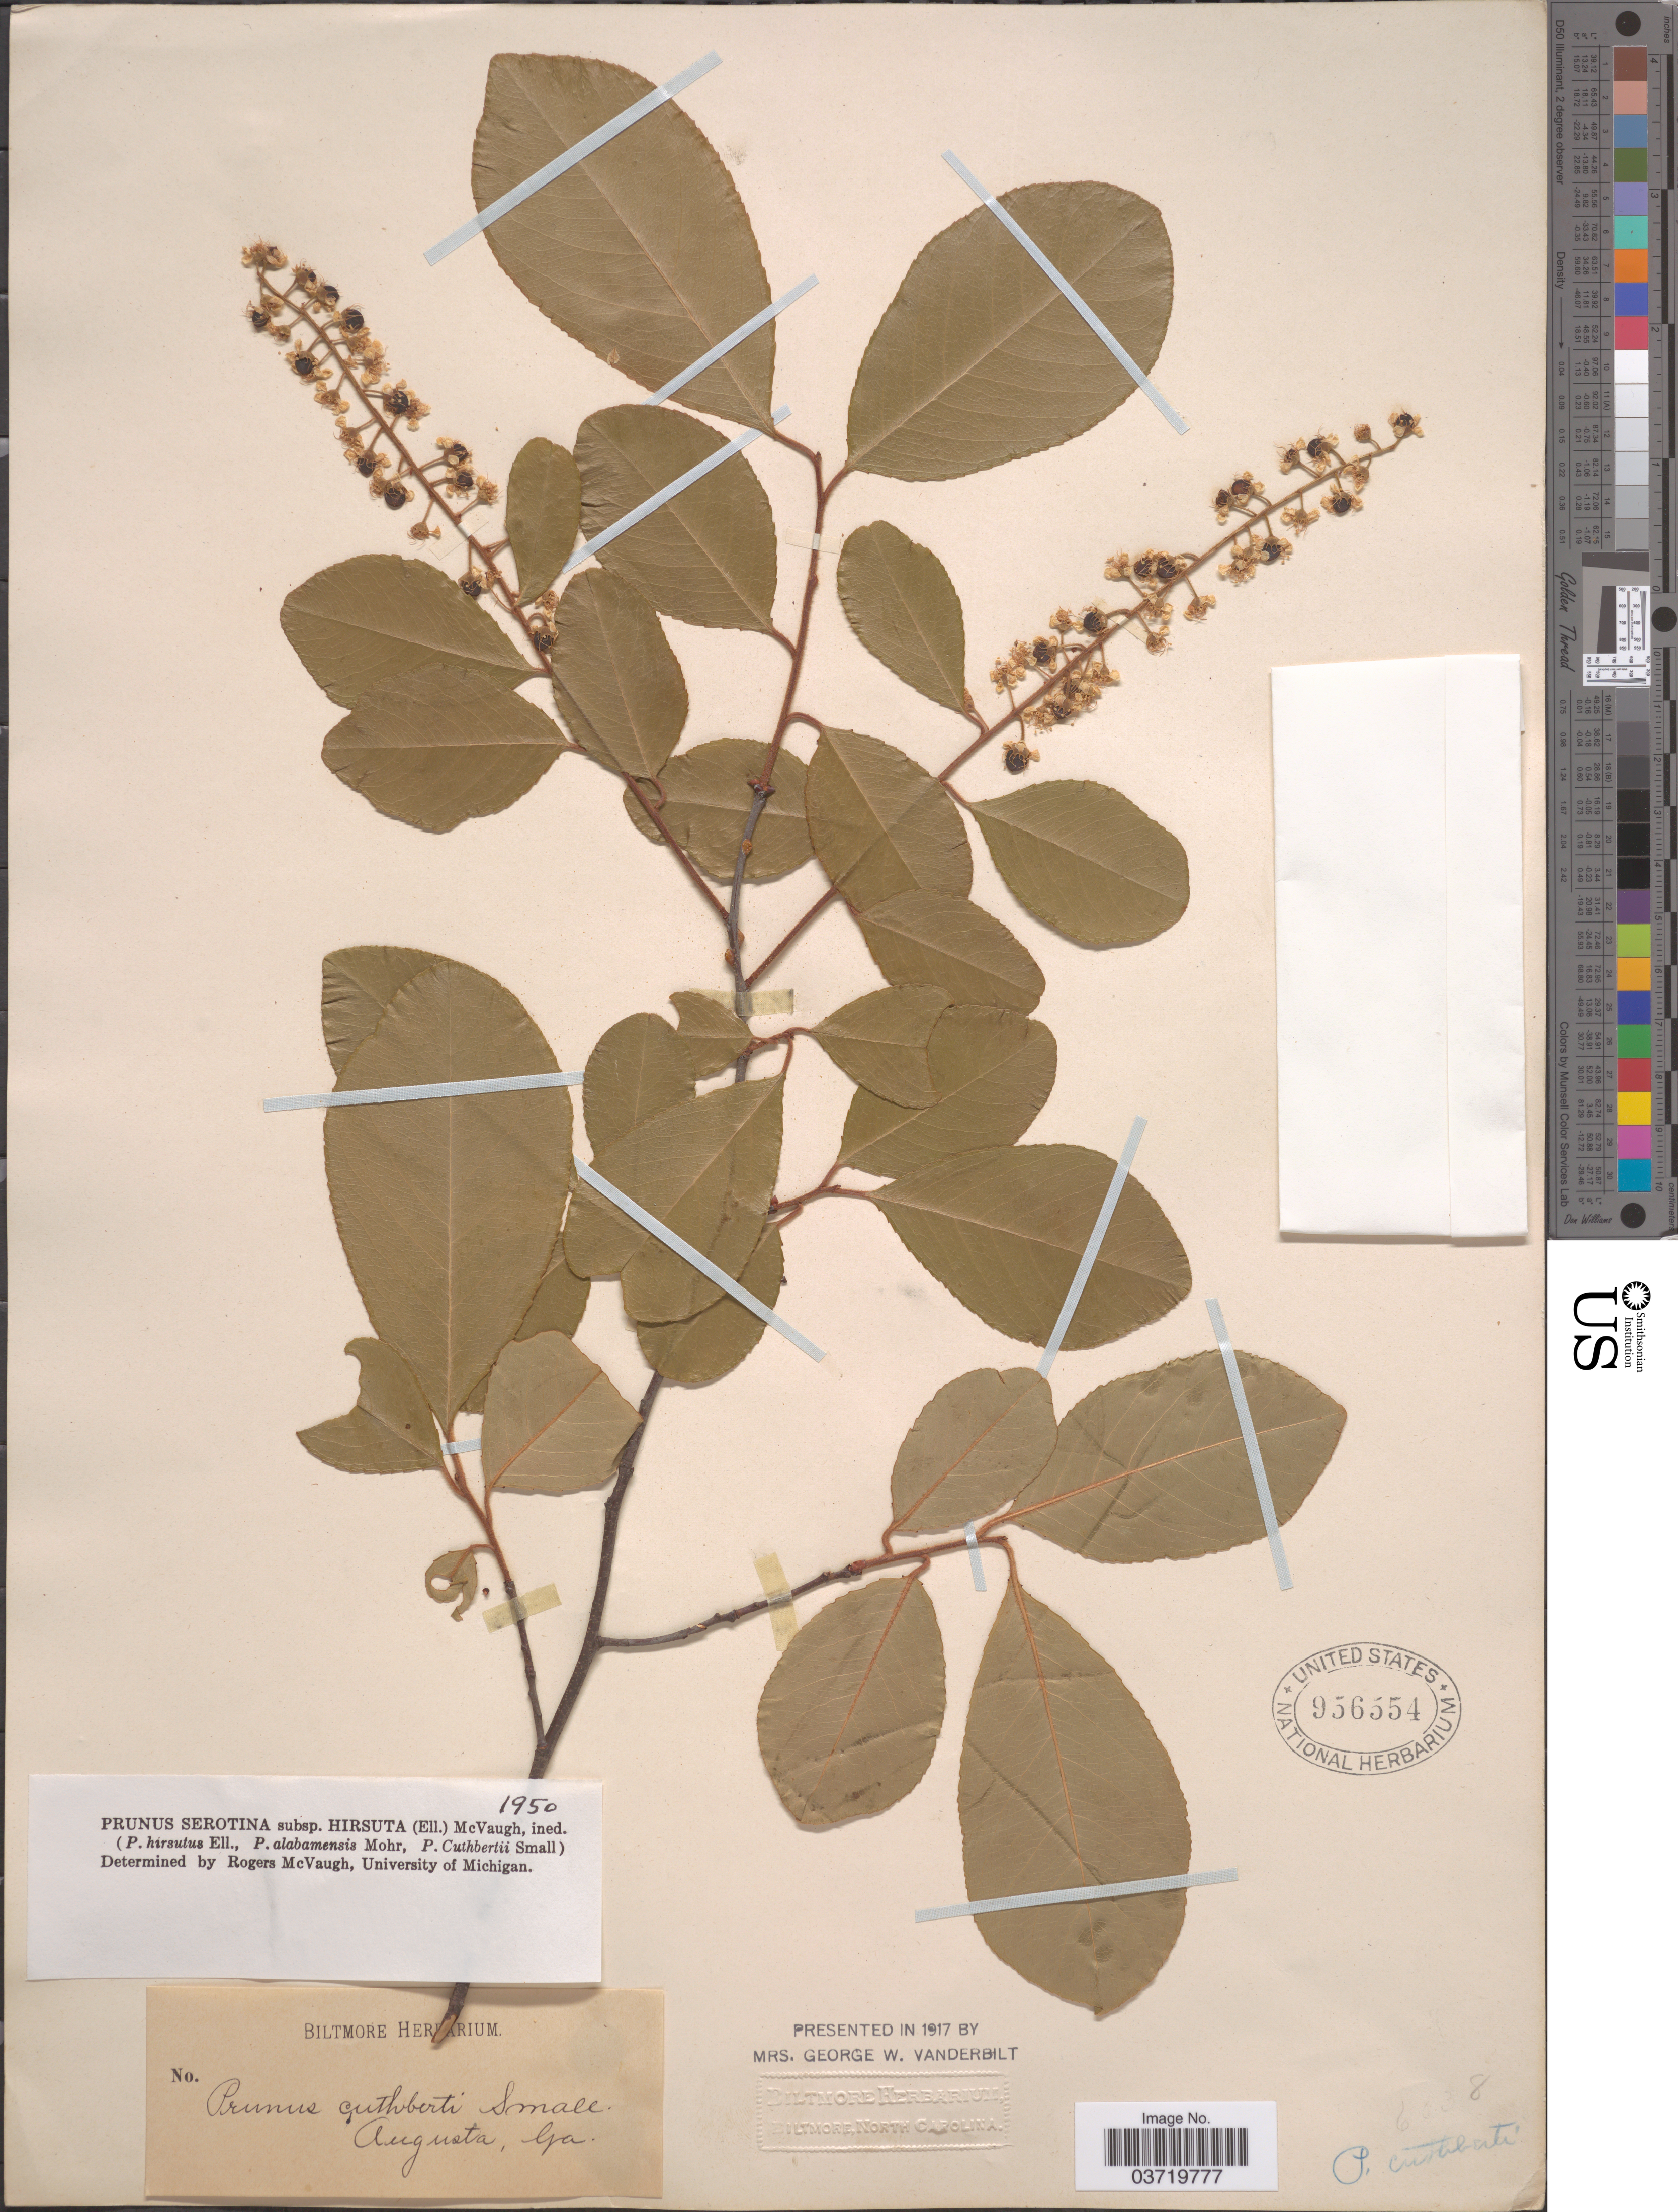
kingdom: Plantae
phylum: Tracheophyta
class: Magnoliopsida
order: Rosales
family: Rosaceae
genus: Prunus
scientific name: Prunus serotina var. serotina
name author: Ehrh.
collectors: ex herb. Biltmore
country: United States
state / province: Georgia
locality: Augusta.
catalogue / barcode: US 956554